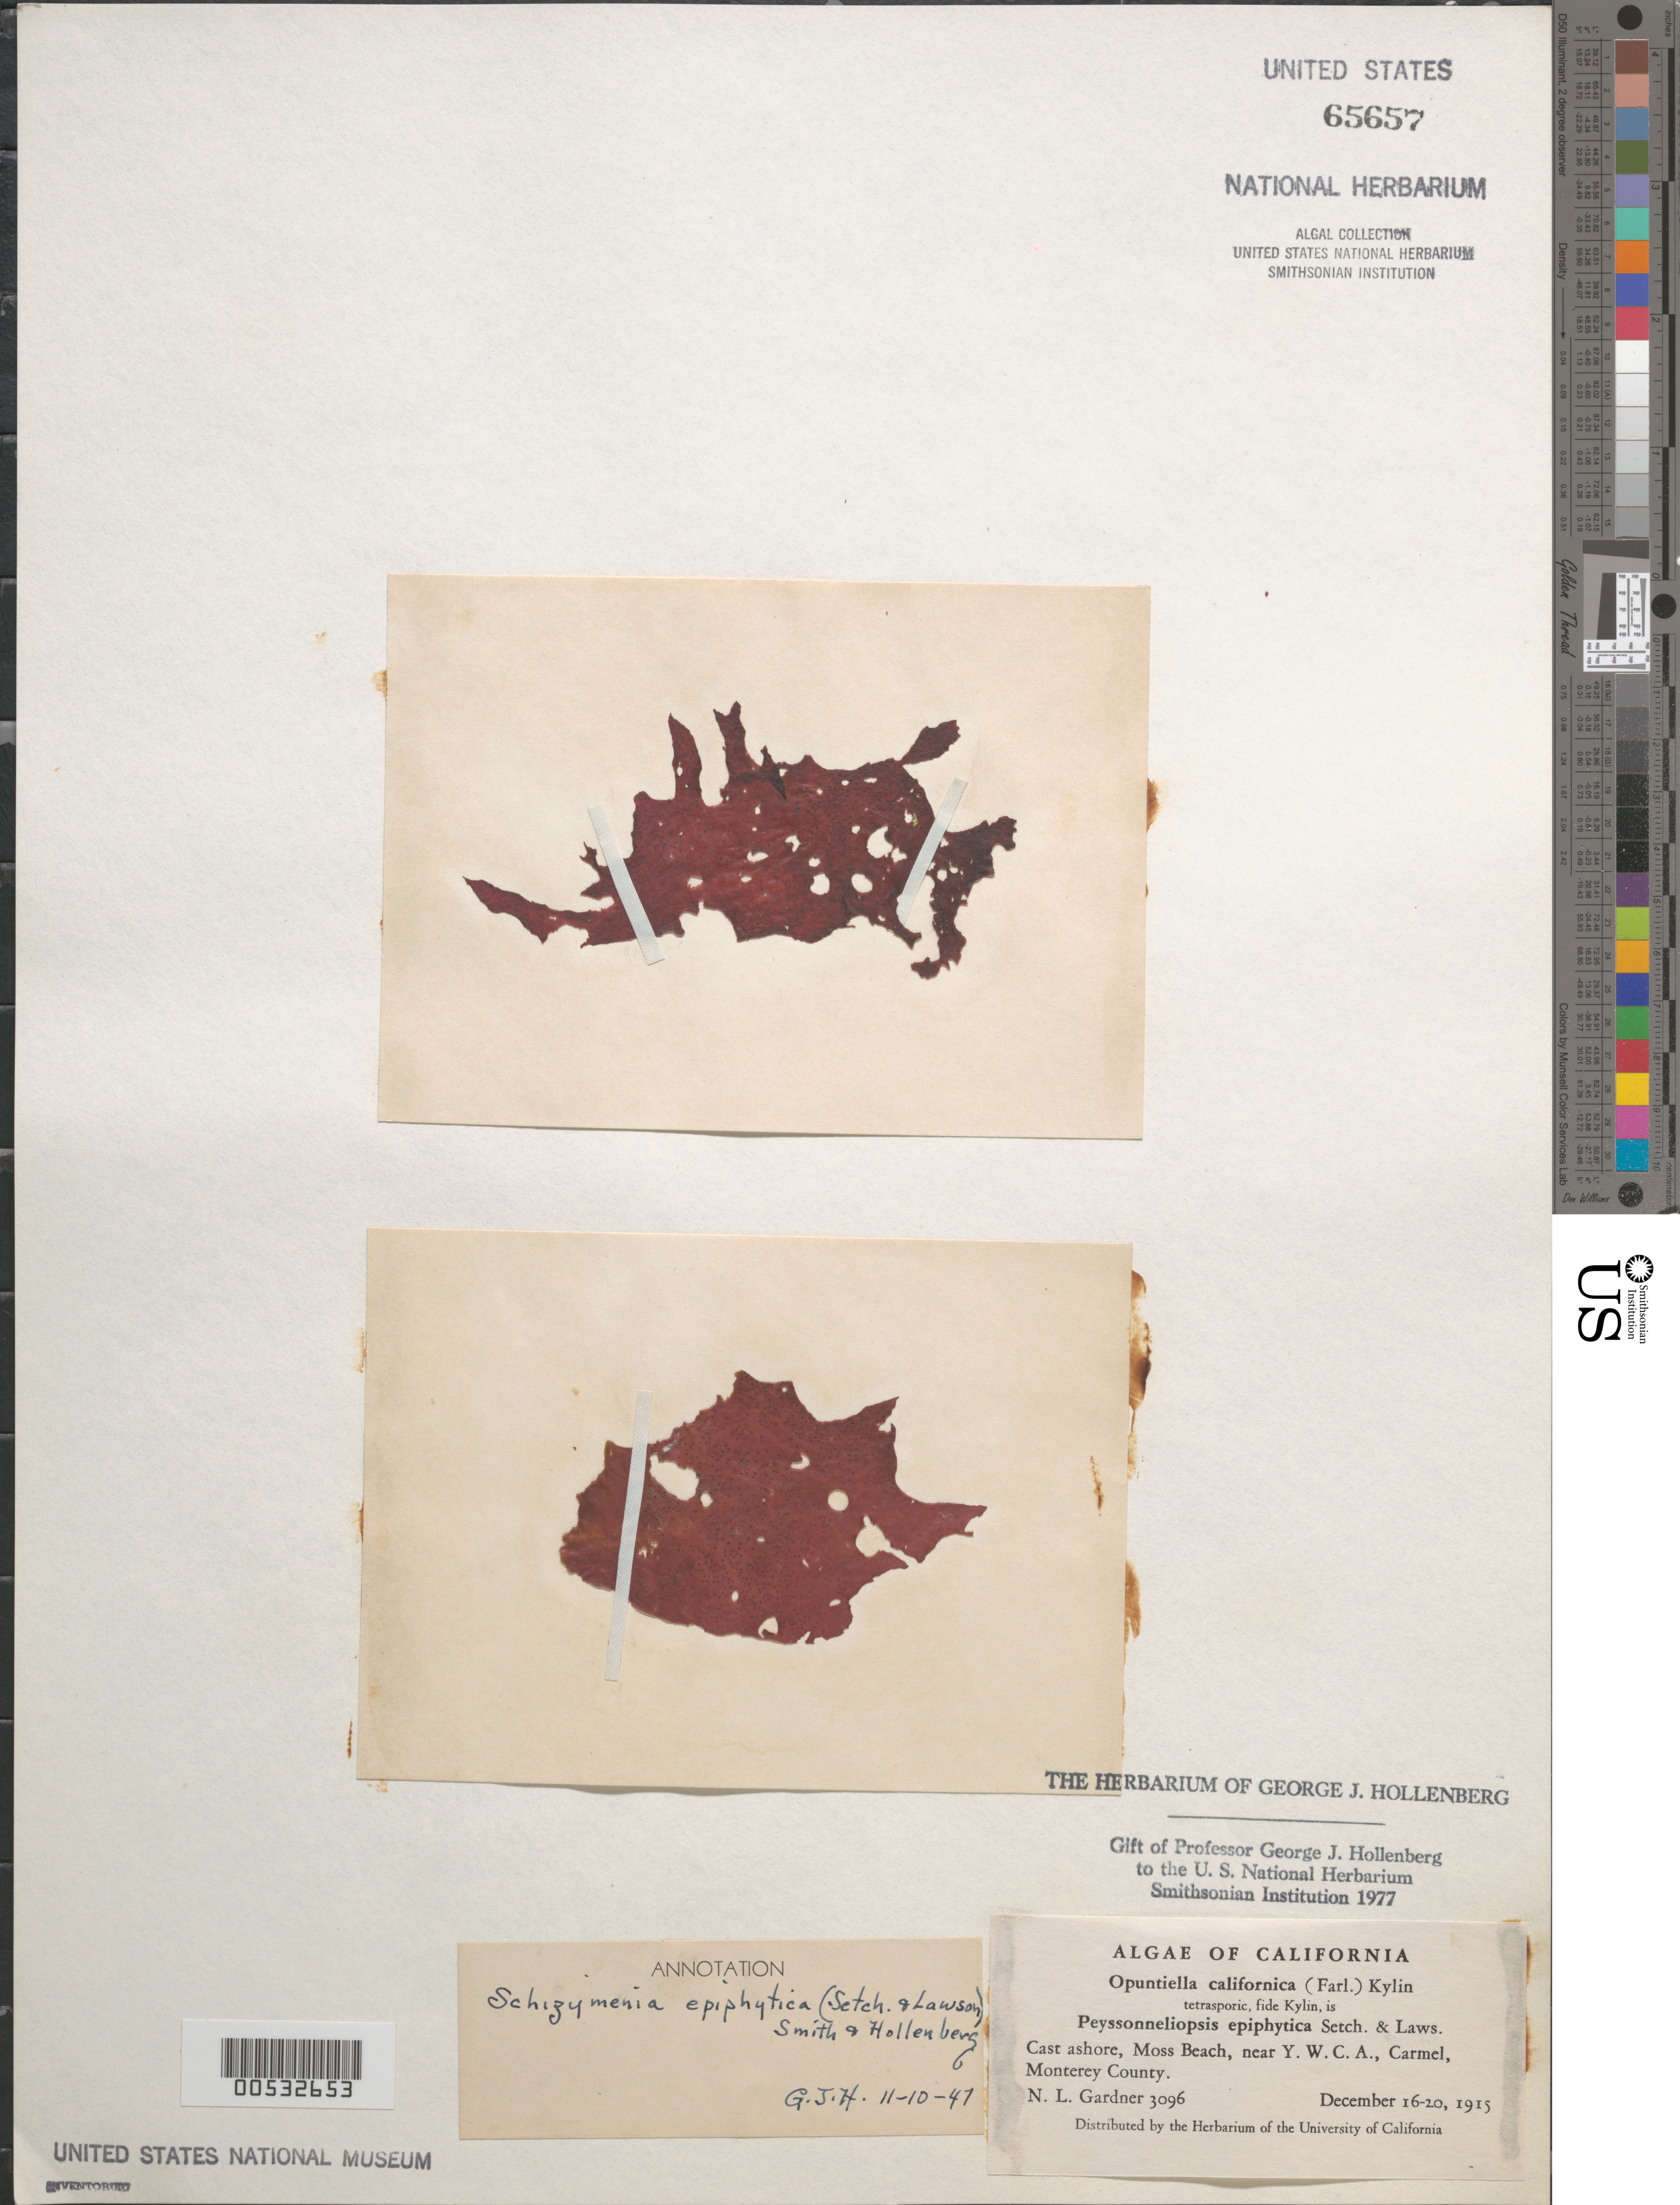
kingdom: Plantae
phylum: Rhodophyta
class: Florideophyceae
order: Gigartinales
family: Furcellariaceae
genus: Peyssonneliopsis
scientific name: Peyssonneliopsis epiphytica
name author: Setch. & G.W. Lawson in Setch.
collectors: N. Gardner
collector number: NLG 3096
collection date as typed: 16 Dec 1915 TO 20 Dec 1915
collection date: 1915-12-16/1915-12-20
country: United States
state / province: California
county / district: Monterey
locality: Moss Beach, near YWCA, Carmel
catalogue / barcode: US 65657